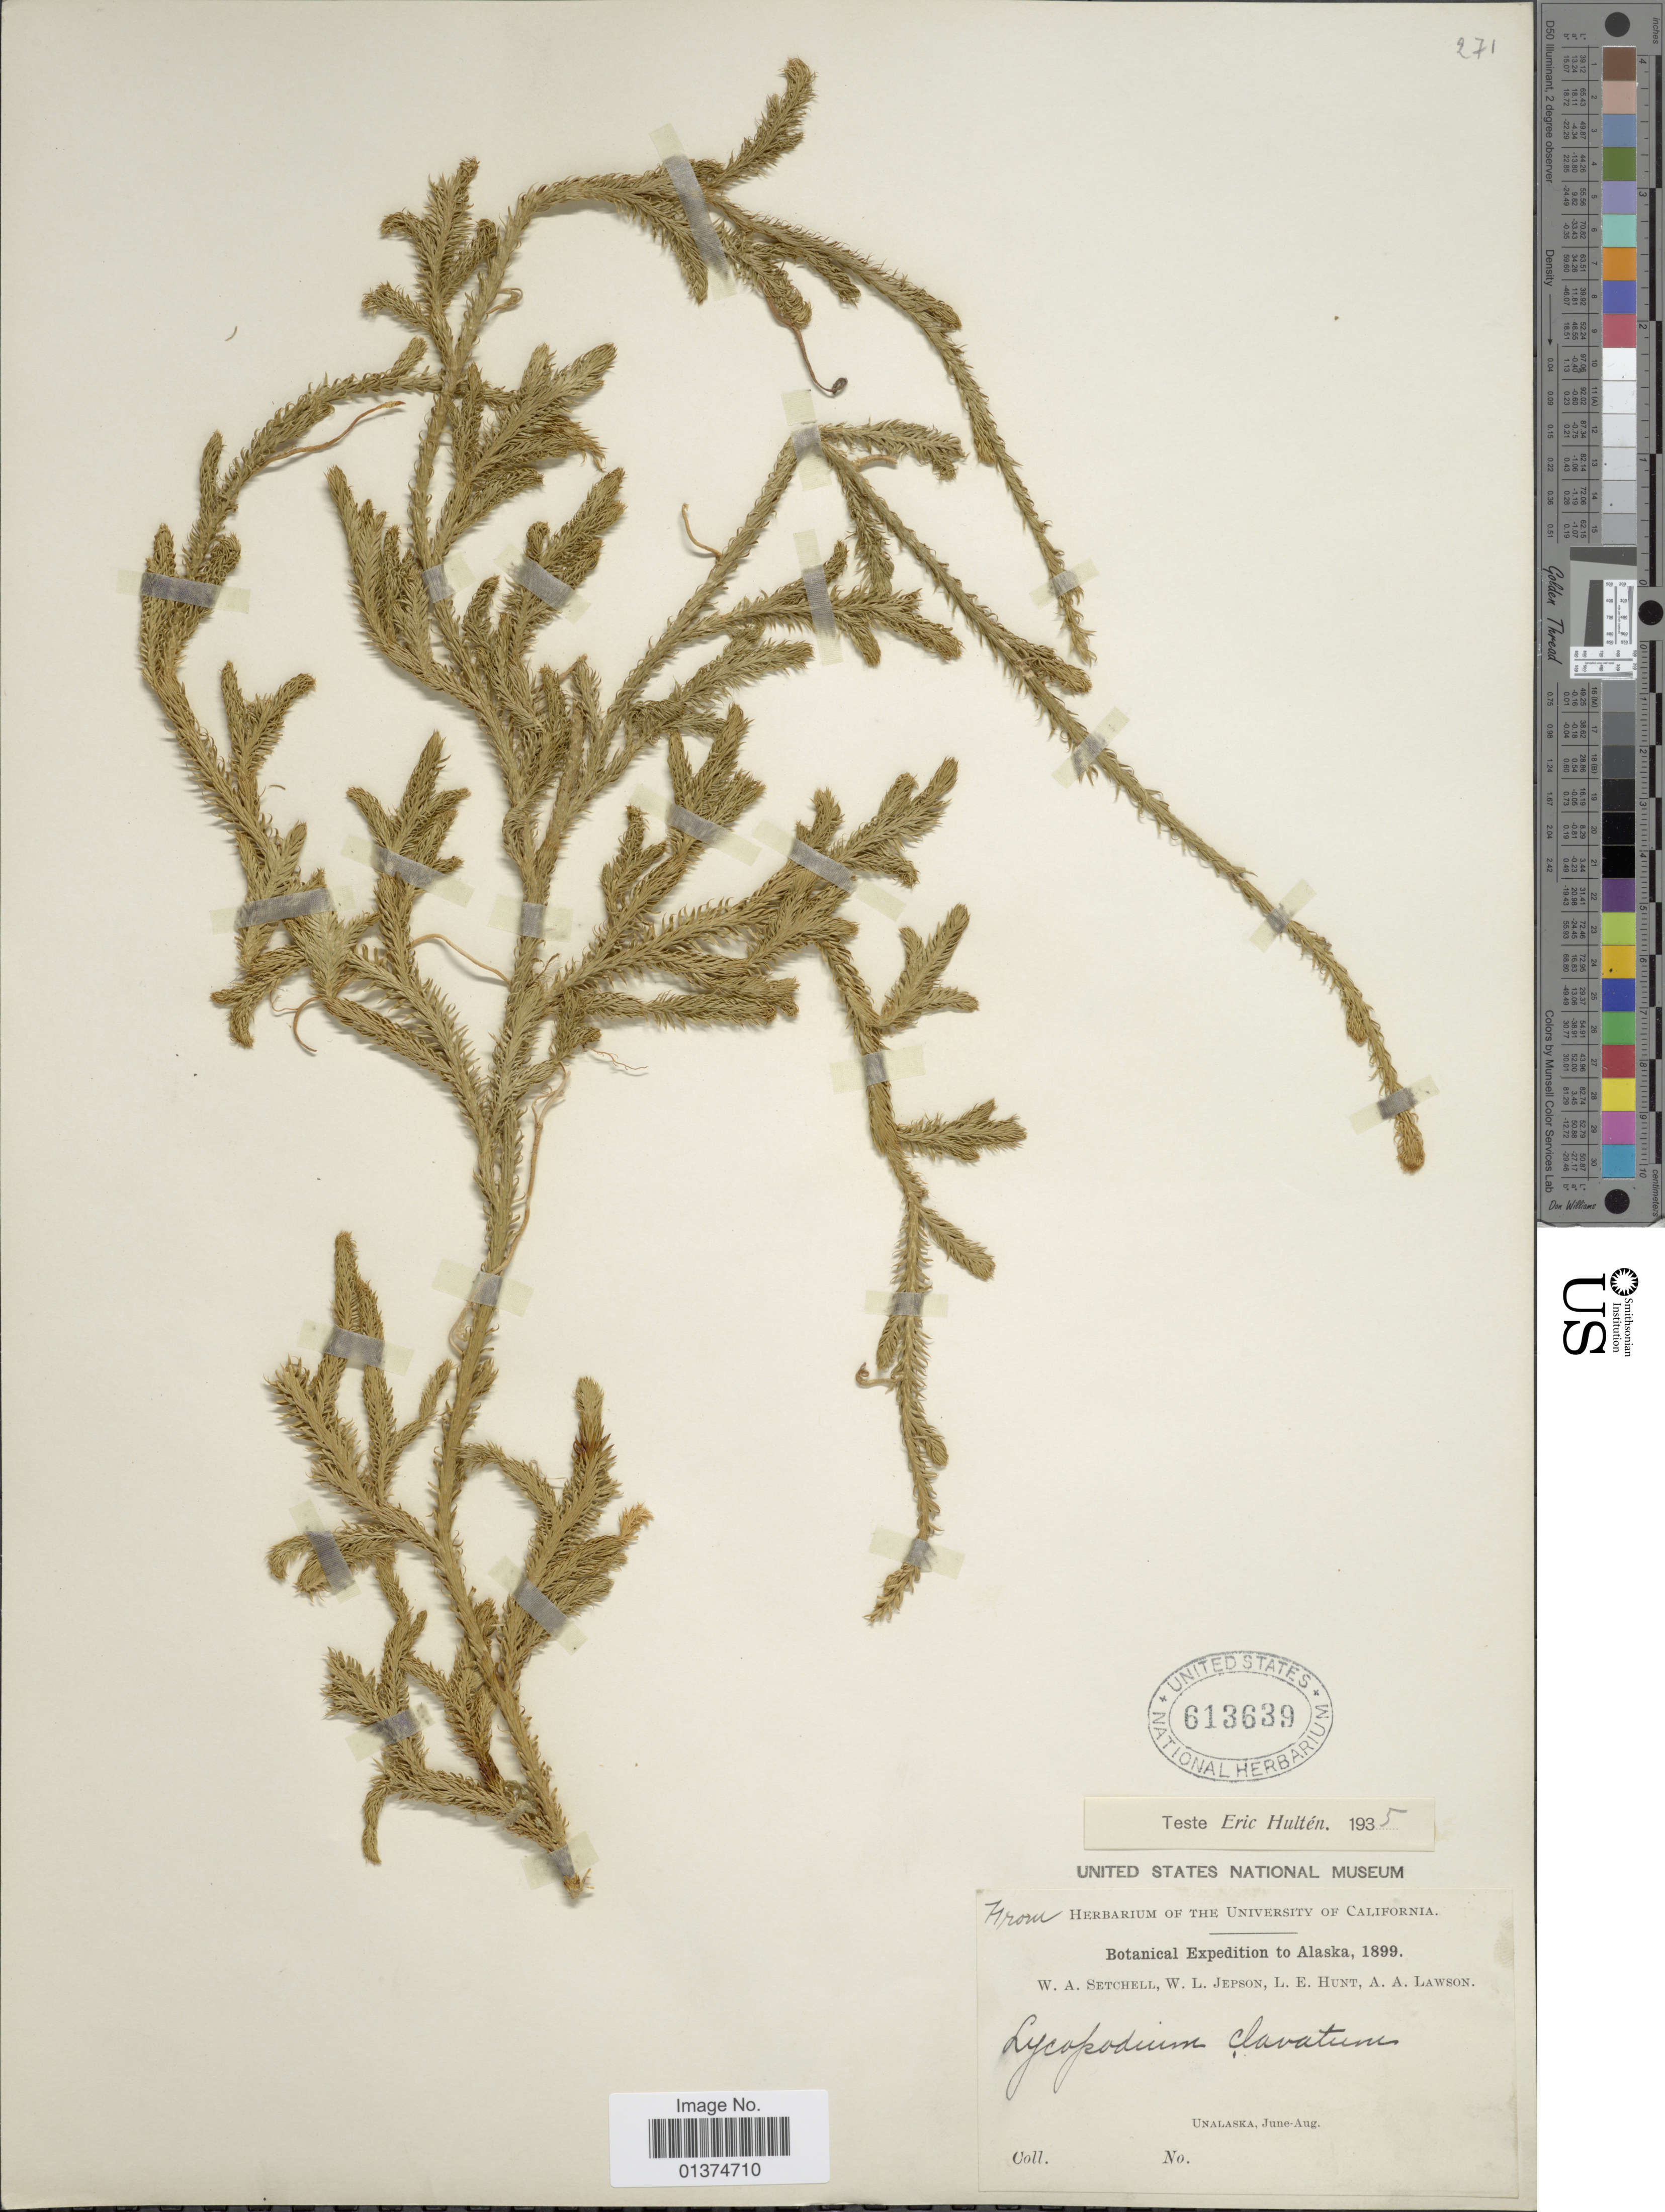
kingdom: Plantae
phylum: Tracheophyta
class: Lycopodiopsida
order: Lycopodiales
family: Lycopodiaceae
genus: Lycopodium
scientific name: Lycopodium clavatum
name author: L.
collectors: W. Setchell, W. L. Jepson, L. Hunt & A. A. Lawson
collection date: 1899-06/1899-08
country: United States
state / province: Alaska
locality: Unalaska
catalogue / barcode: US 613639